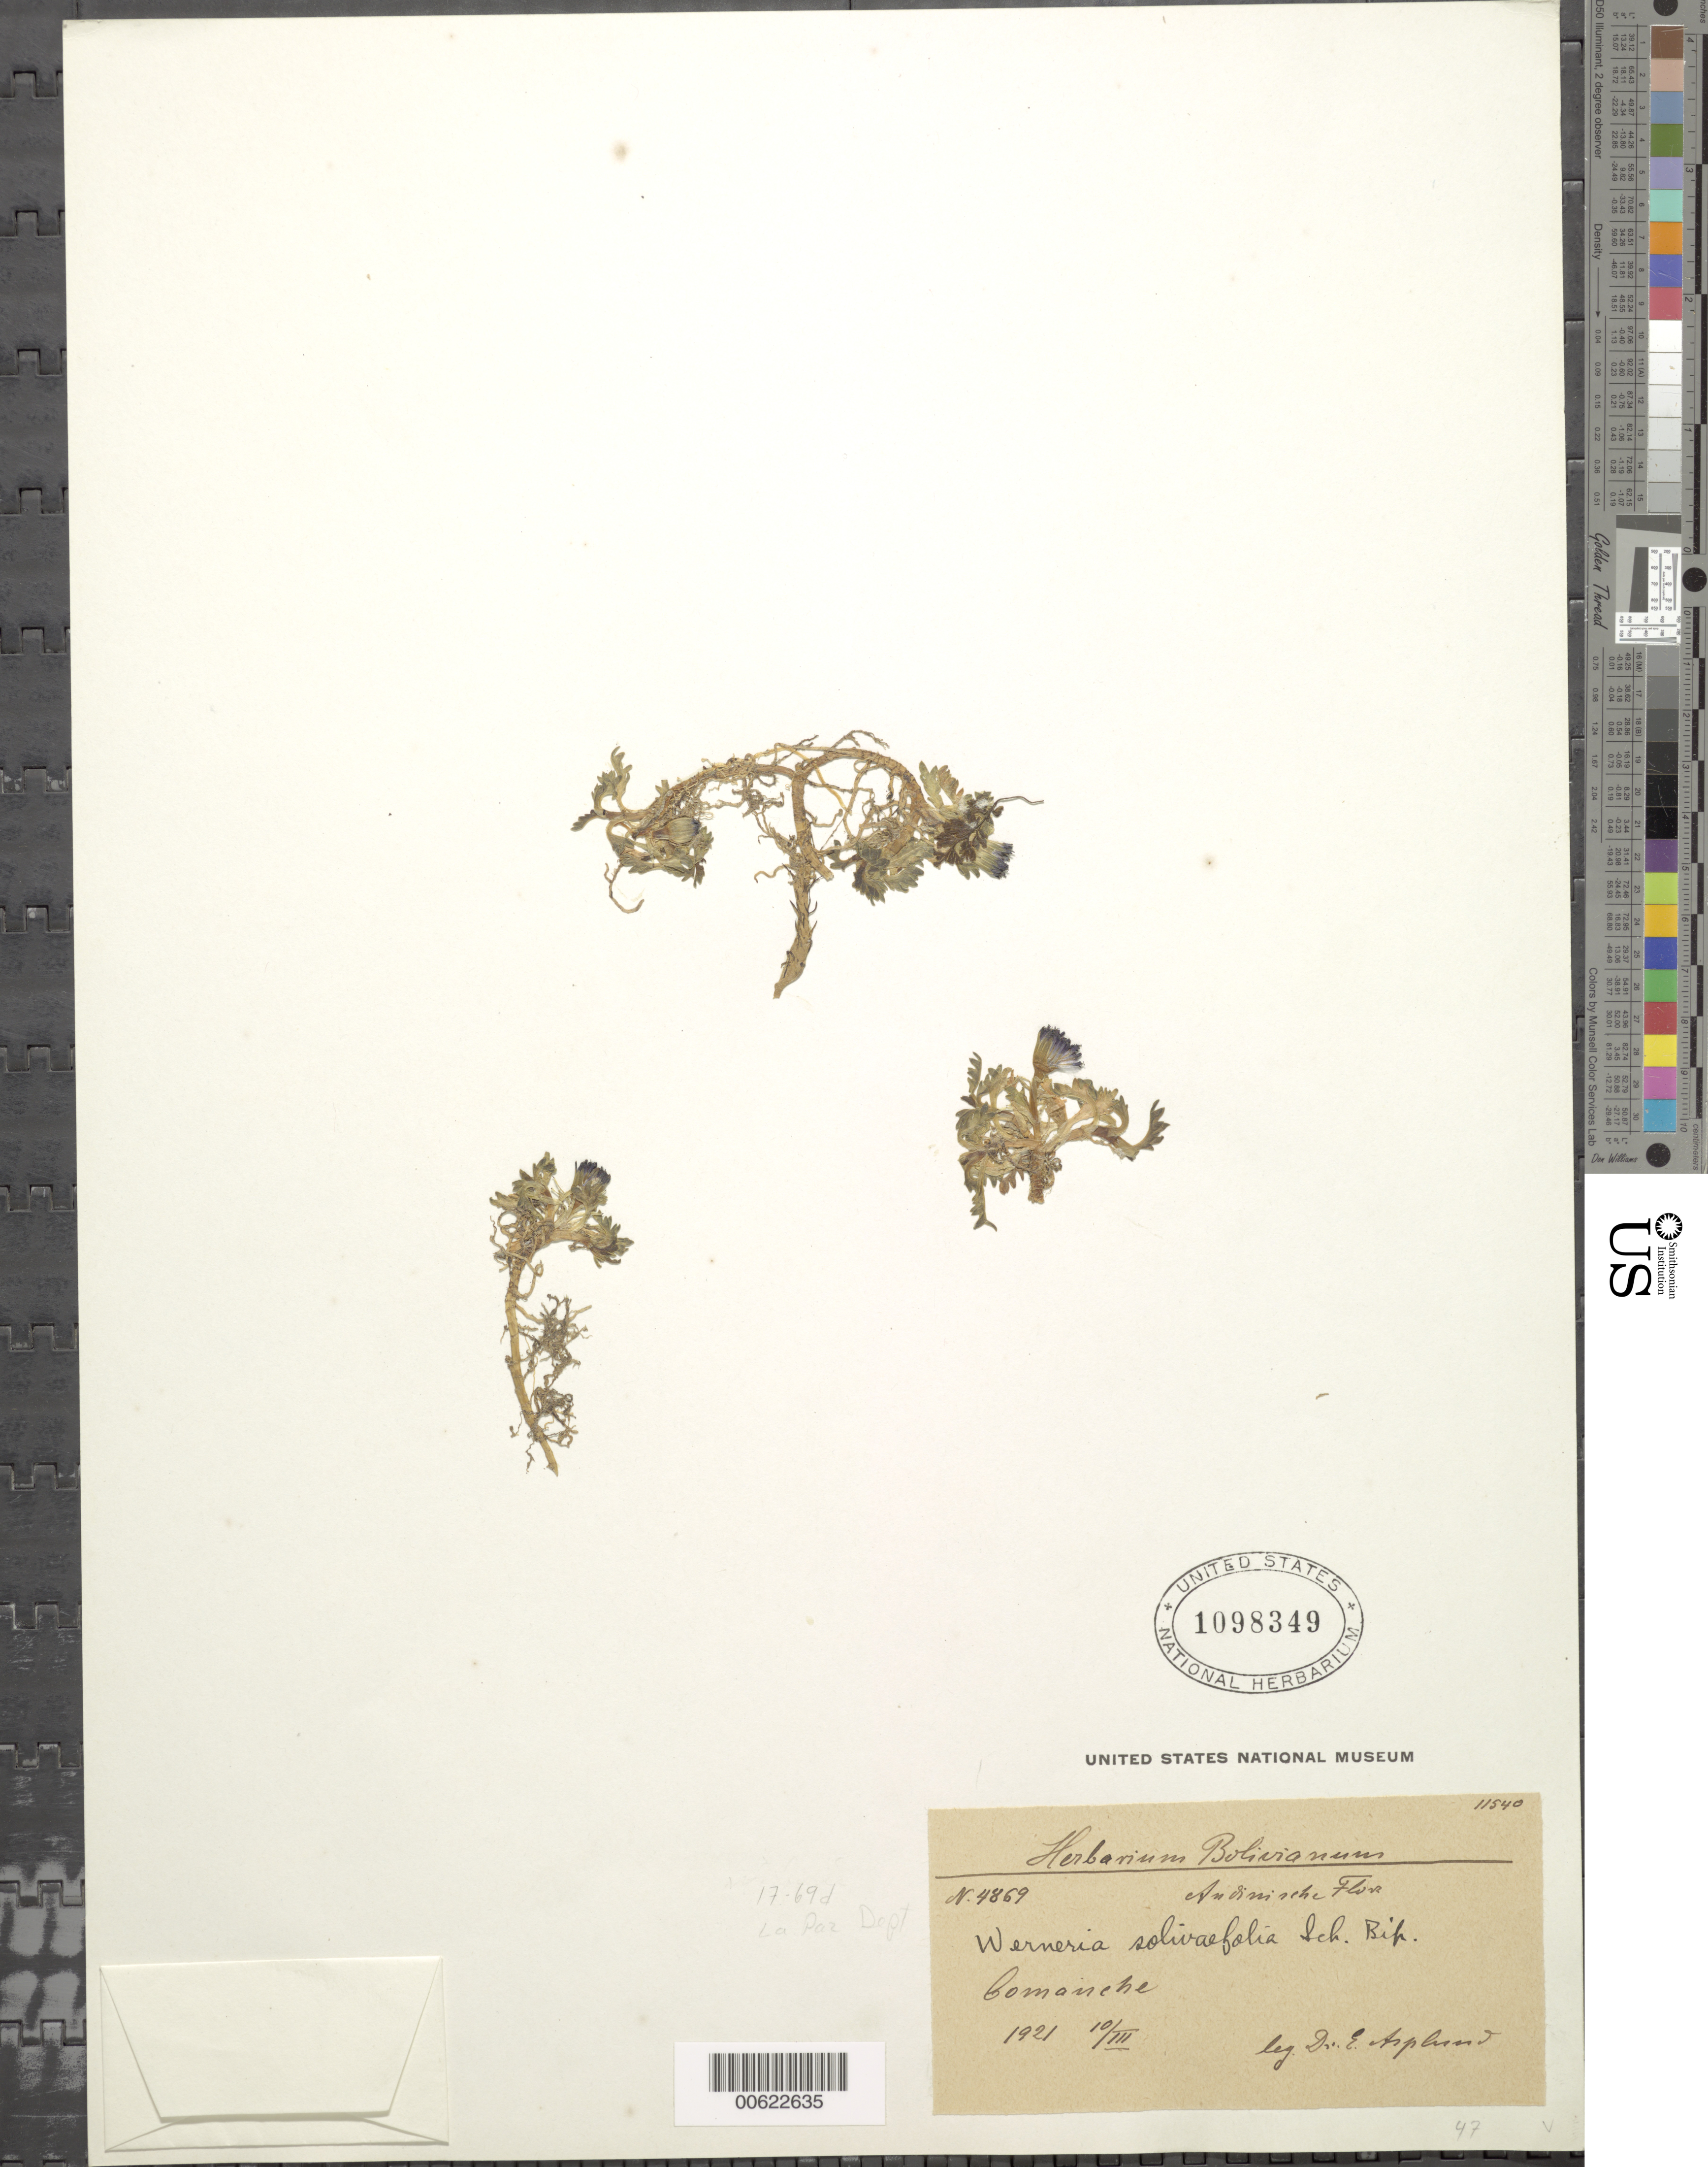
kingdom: Plantae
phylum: Tracheophyta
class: Magnoliopsida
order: Asterales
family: Asteraceae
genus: Werneria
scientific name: Werneria solivaefolia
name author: Sch. Bip.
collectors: E. Asplund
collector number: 4869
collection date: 1921-03-10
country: Bolivia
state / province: La Paz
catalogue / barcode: US 1098349